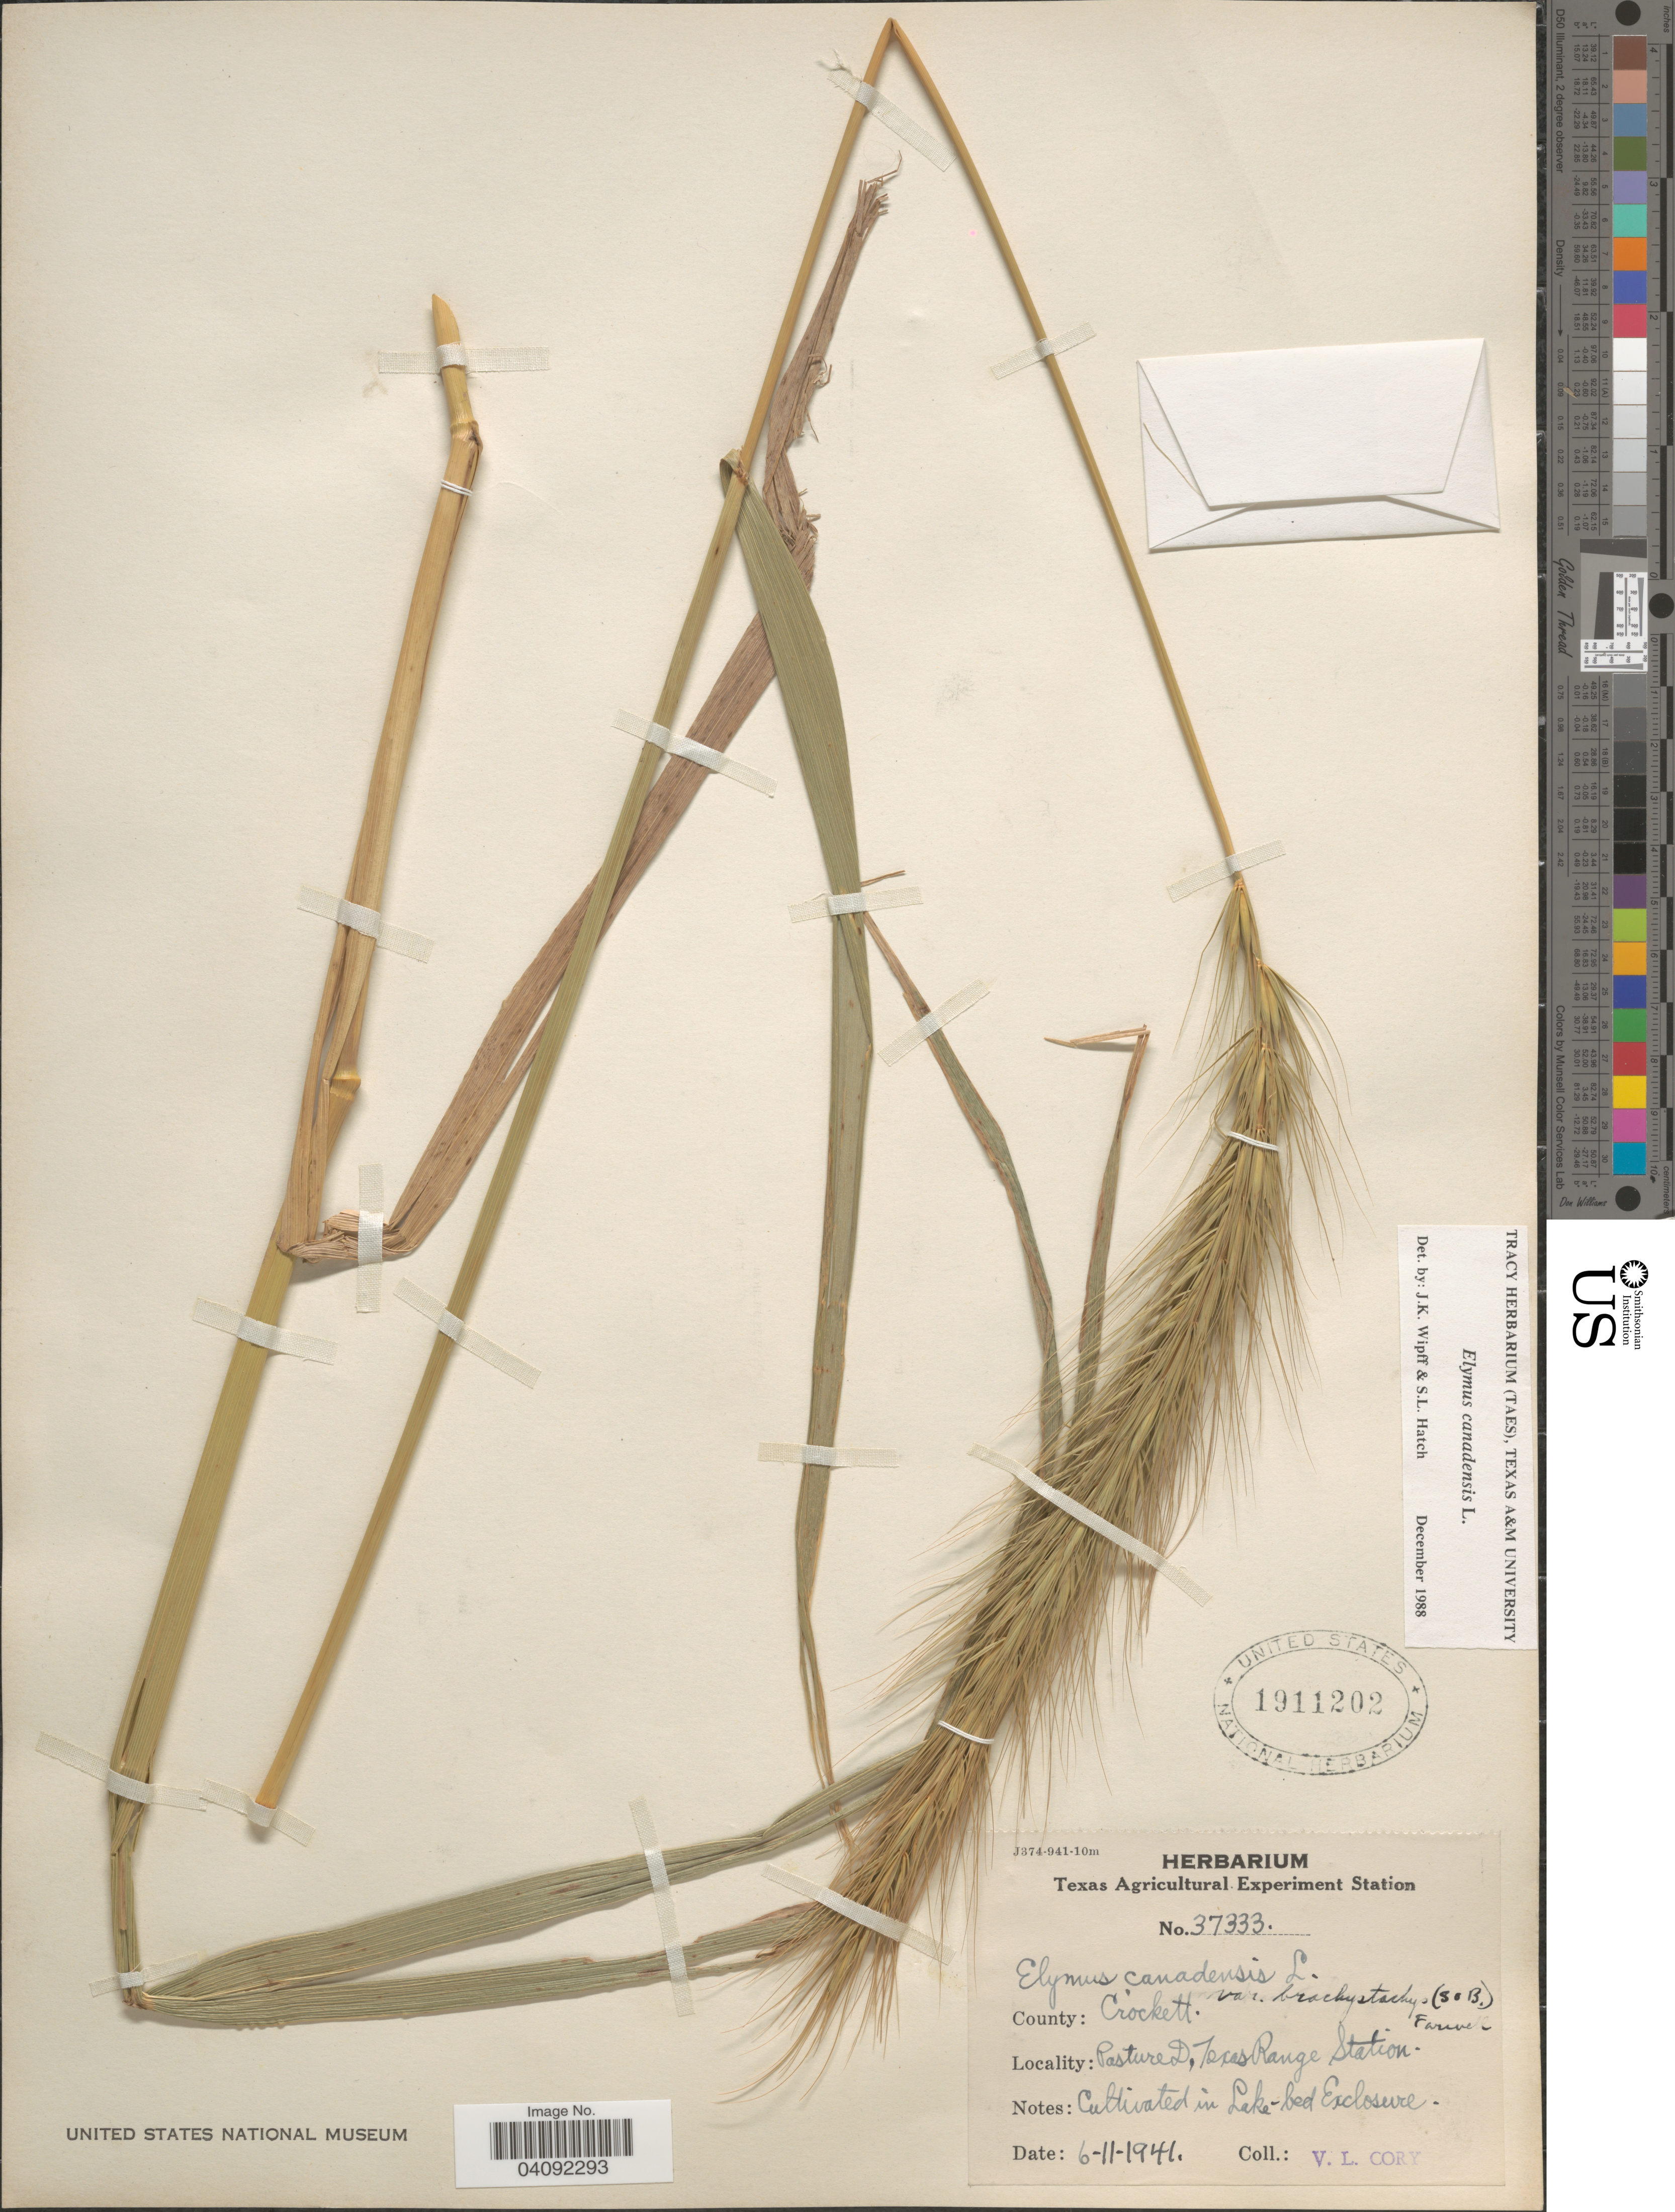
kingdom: Plantae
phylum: Tracheophyta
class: Liliopsida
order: Poales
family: Poaceae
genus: Elymus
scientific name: Elymus elymoides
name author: (Raf.) Swezey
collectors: V. Cory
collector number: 37333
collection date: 1941-06-11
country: United States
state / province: Texas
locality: County Crockett. Pasture D. Texas Range Station. Cultivated in Lake-bed Exclosure.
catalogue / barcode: US 1911202